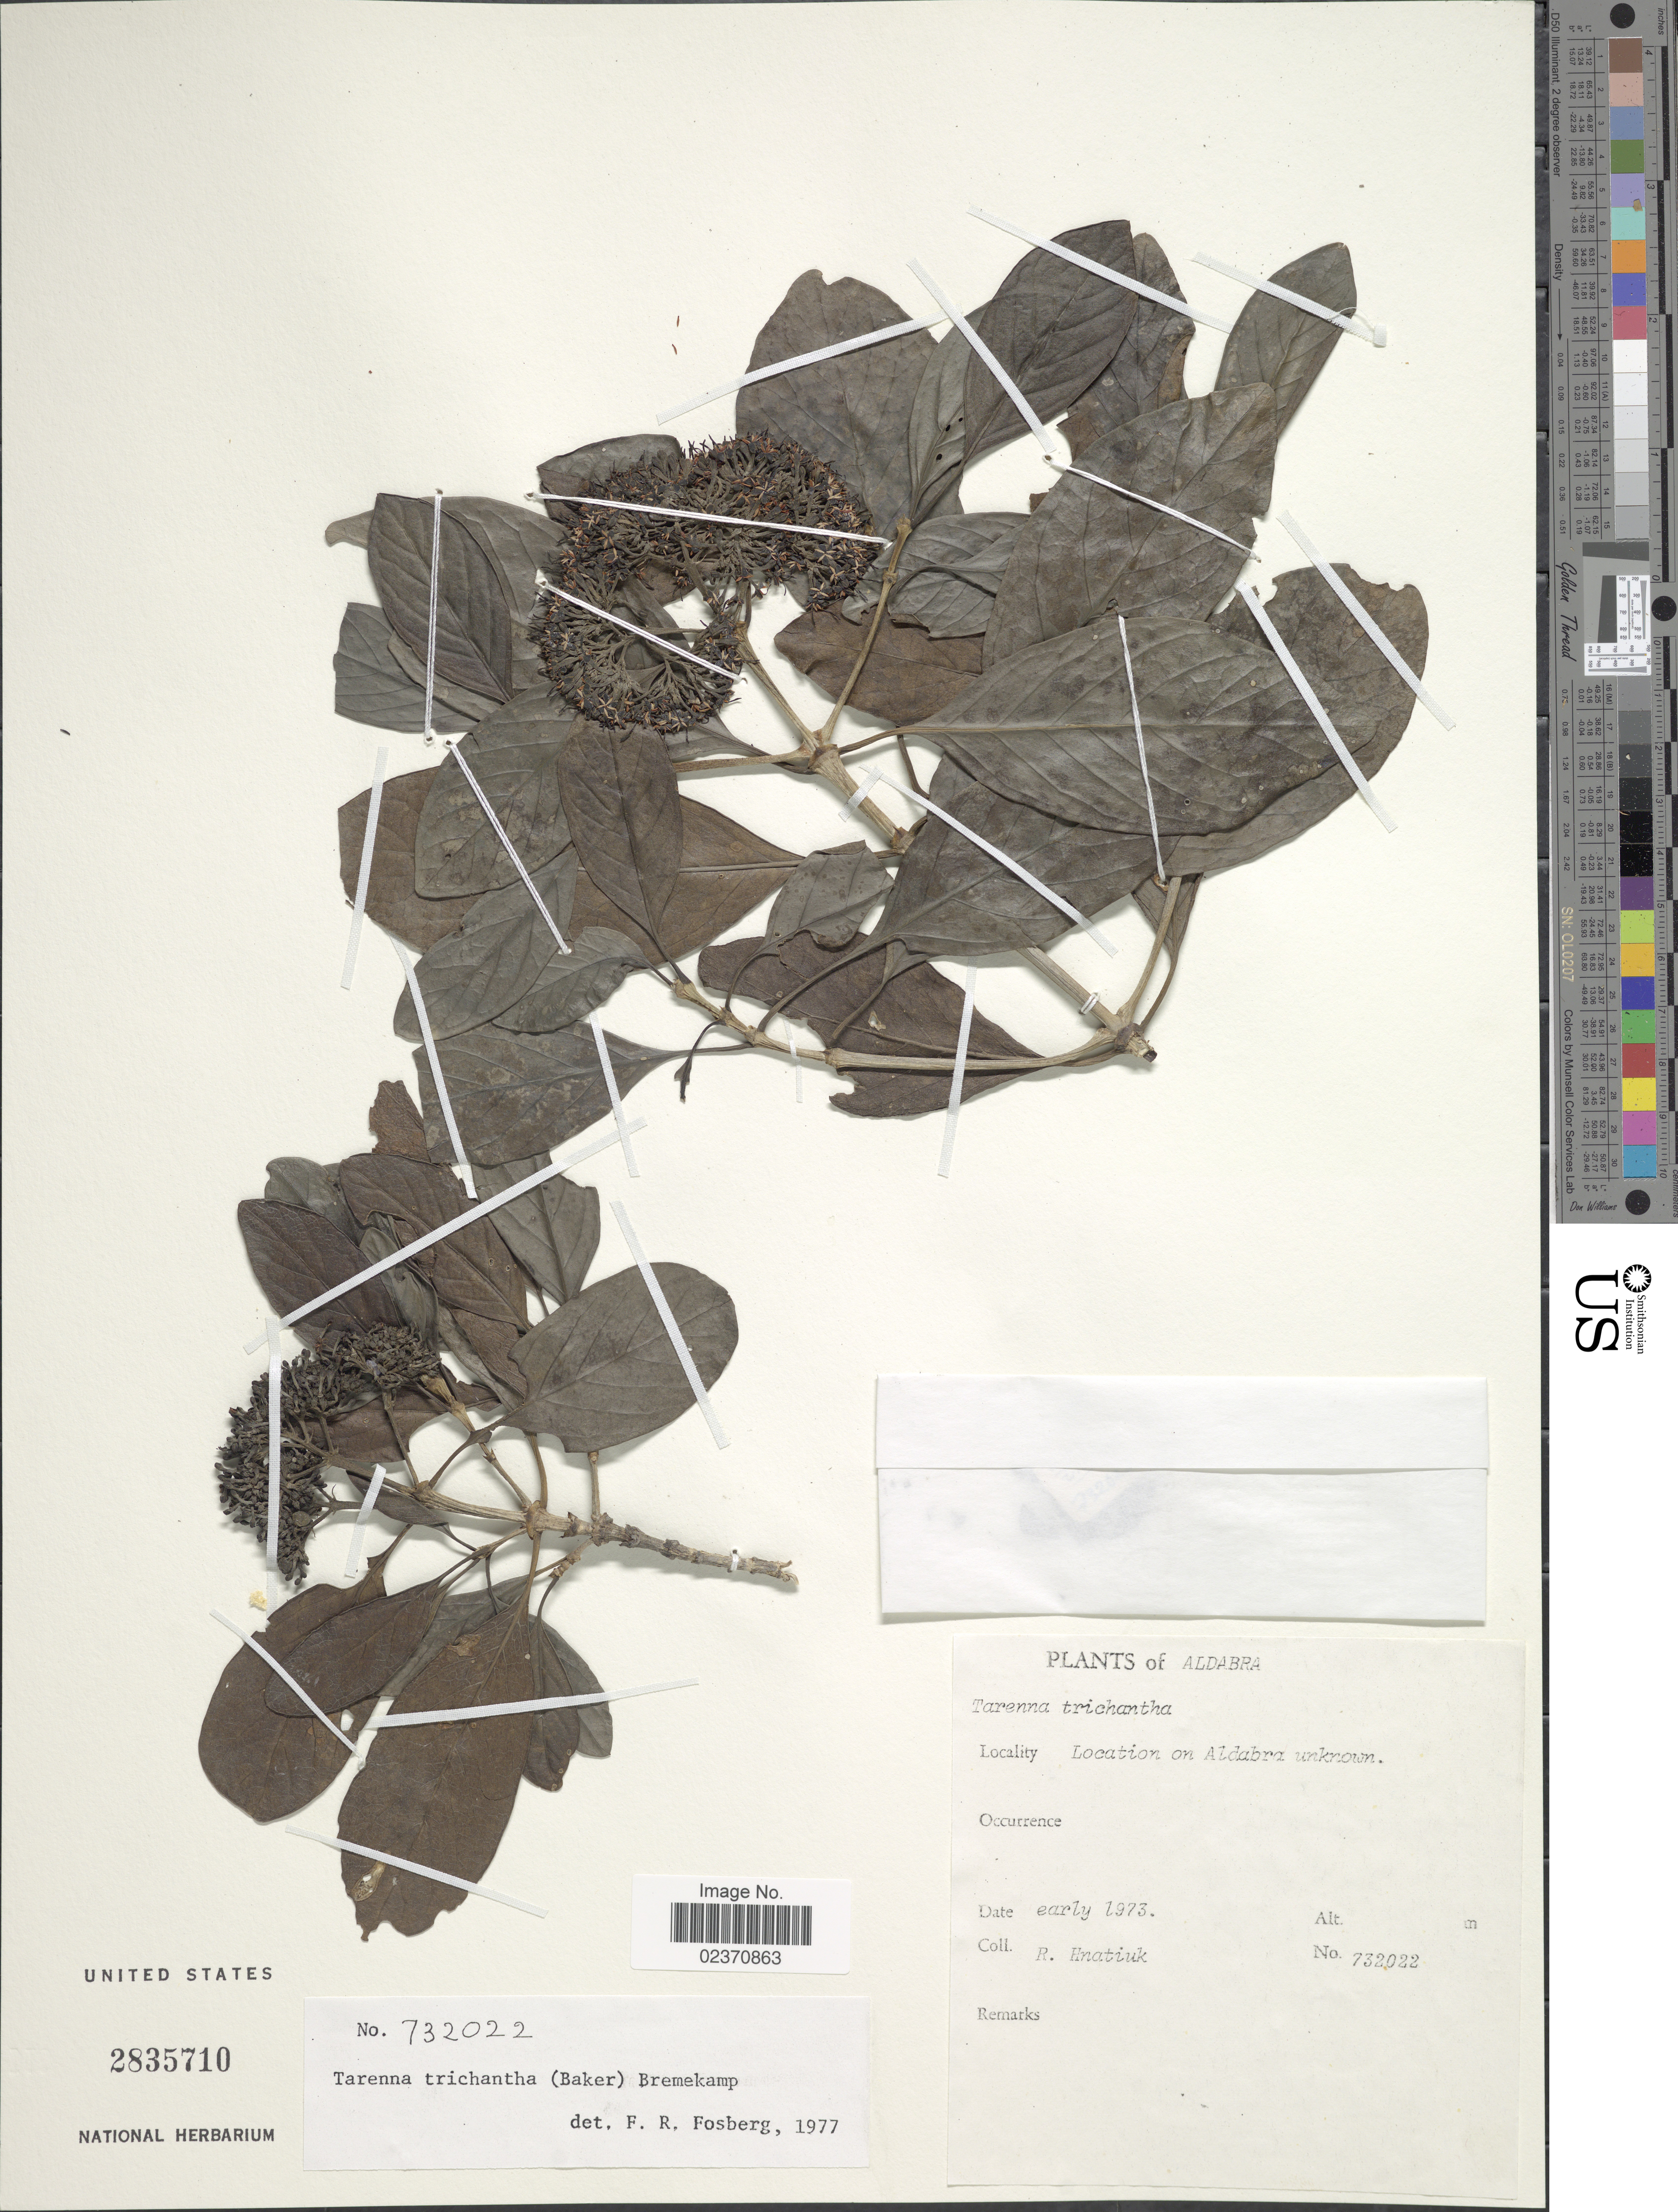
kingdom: Plantae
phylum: Tracheophyta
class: Magnoliopsida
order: Gentianales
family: Rubiaceae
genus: Paracephaelis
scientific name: Paracephaelis trichantha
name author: (Baker) De Block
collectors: R. Hnatiuk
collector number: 732022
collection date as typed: early 1973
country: Seychelles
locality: Aldabra.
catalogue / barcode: US 2835710